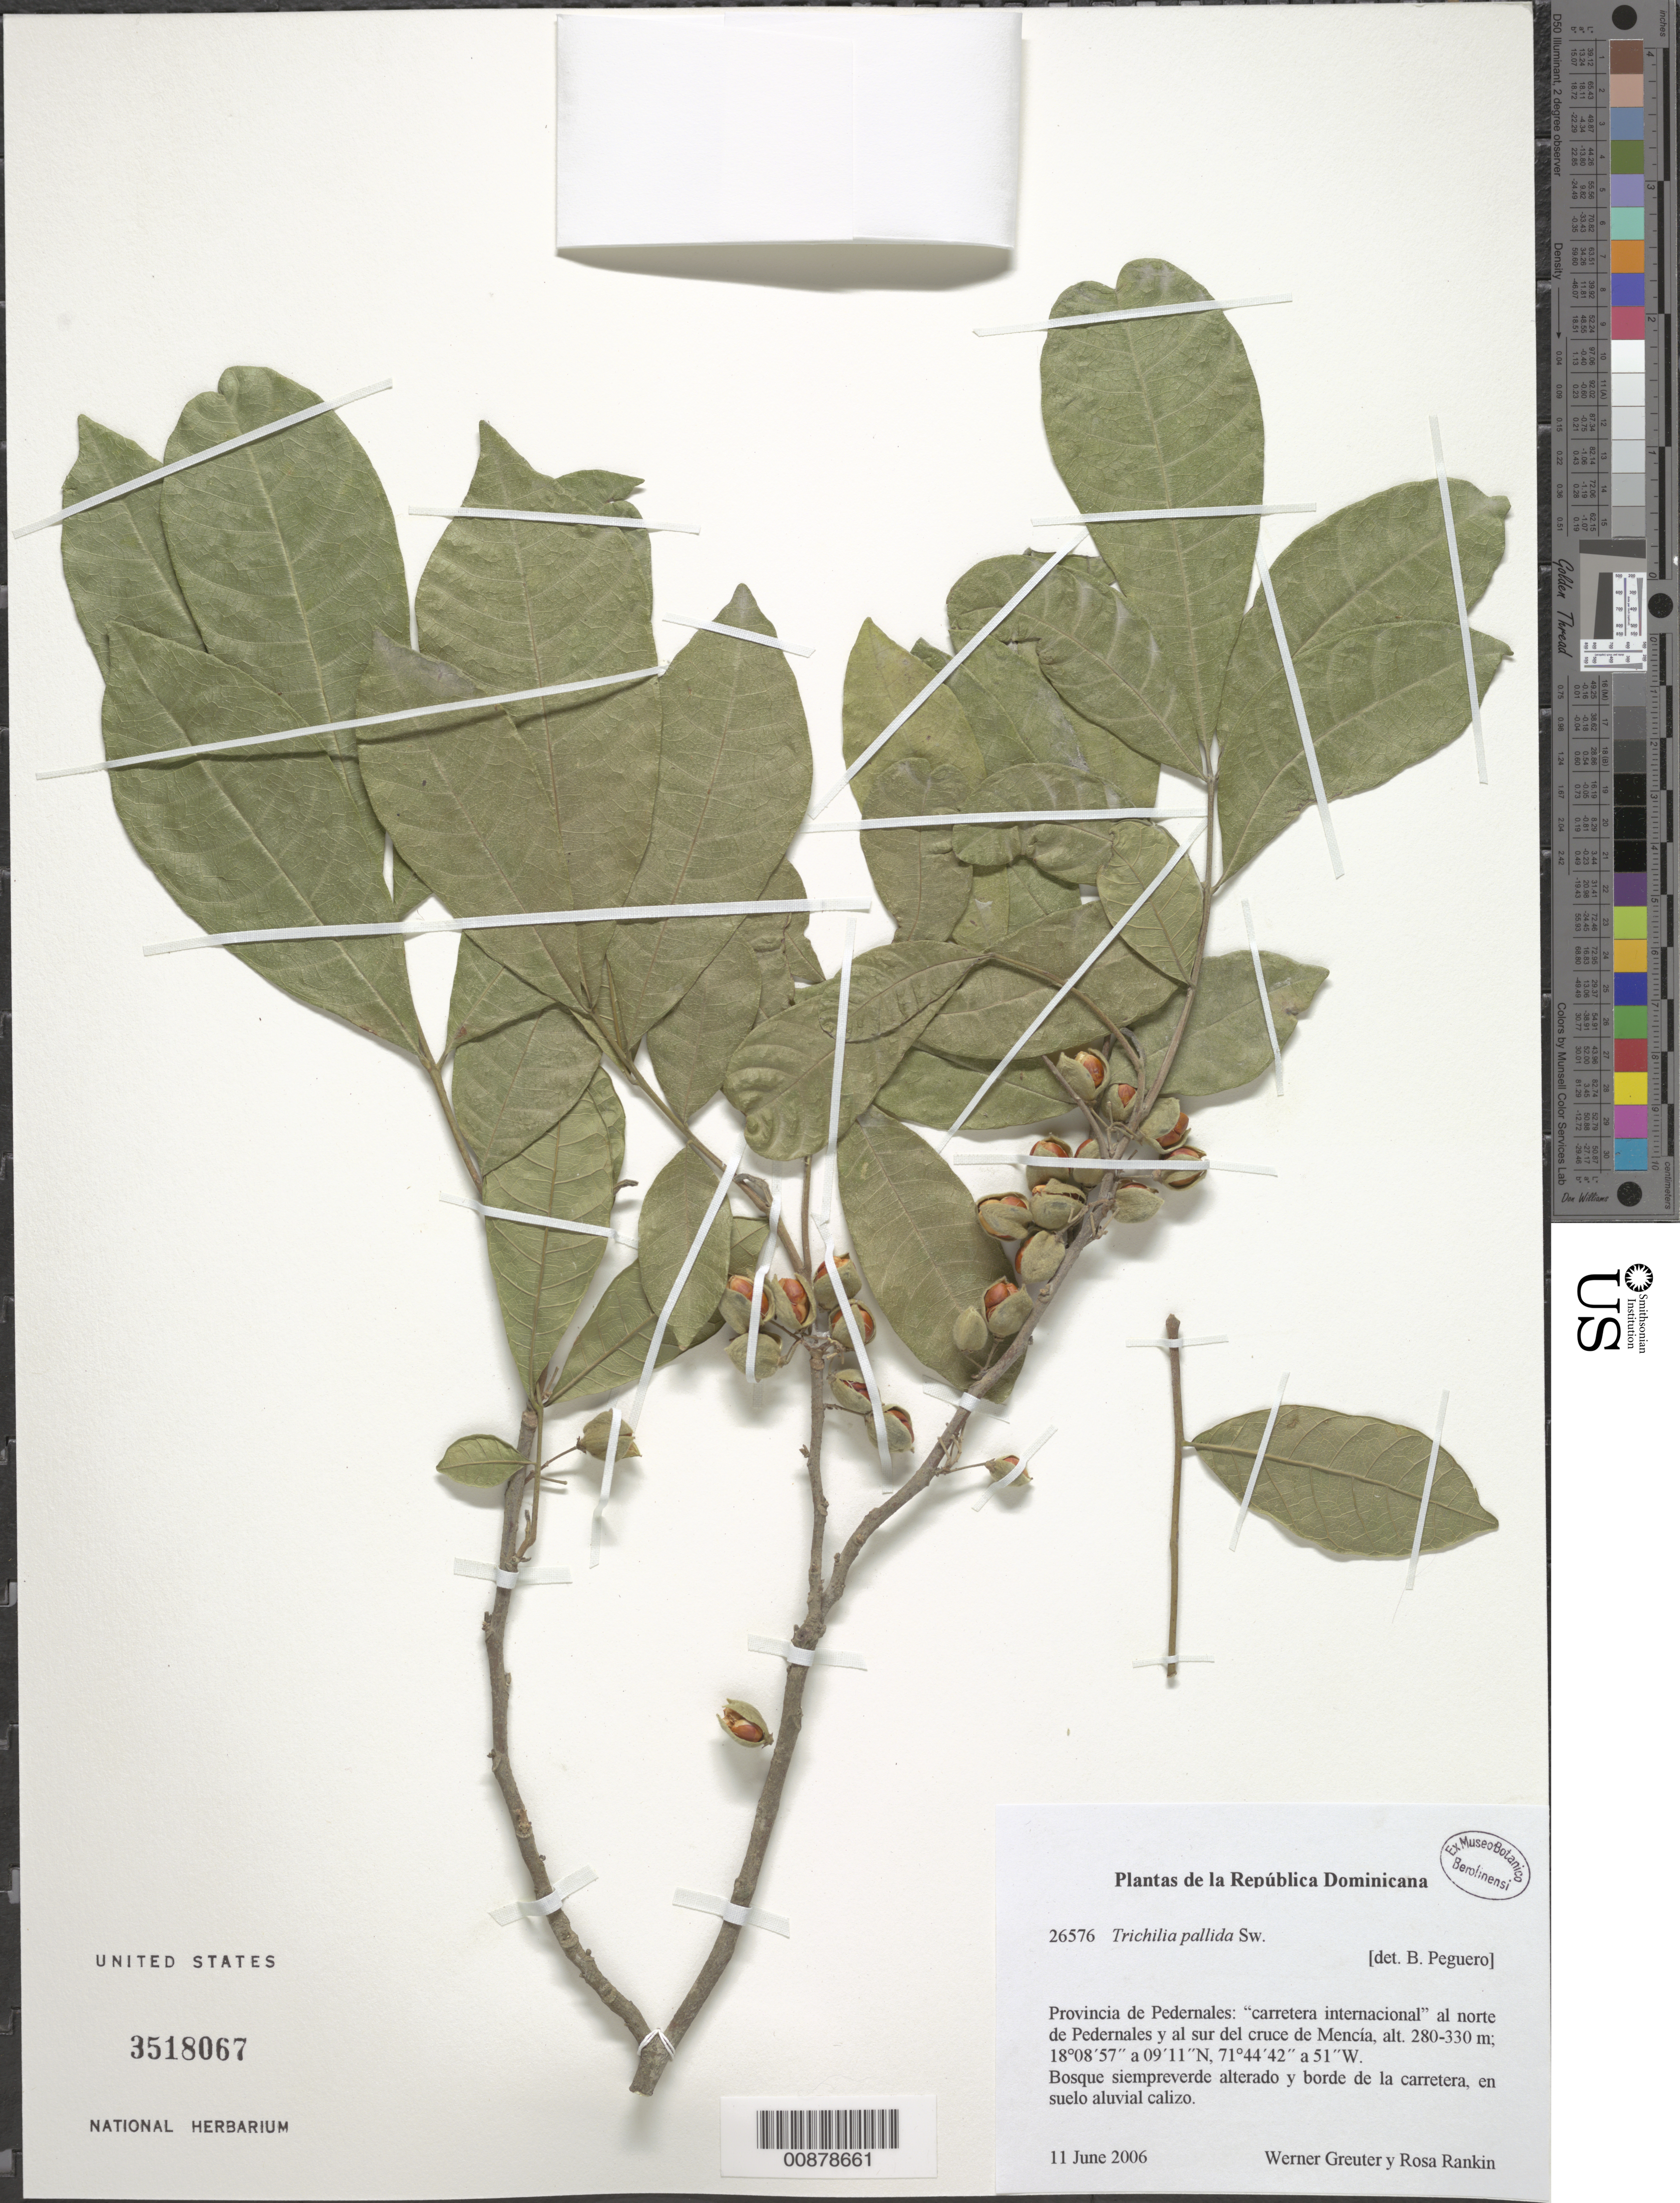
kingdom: Plantae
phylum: Tracheophyta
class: Magnoliopsida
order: Sapindales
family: Meliaceae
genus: Trichilia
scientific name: Trichilia pallida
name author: Sw.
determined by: Perguero, B.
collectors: W. Greuter & R. Rankin Rodriguez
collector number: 26576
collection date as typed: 11 Jun 2006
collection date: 2006-06-11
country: Dominican Republic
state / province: Pedernales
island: Hispaniola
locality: "Carretera internacional" al norte de Pedernales y al sur del cruce de Mencía.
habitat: Bosque siempreverde alterado y borde de la carretera, en suelo aluvial calizo.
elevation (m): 280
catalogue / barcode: US 3518067